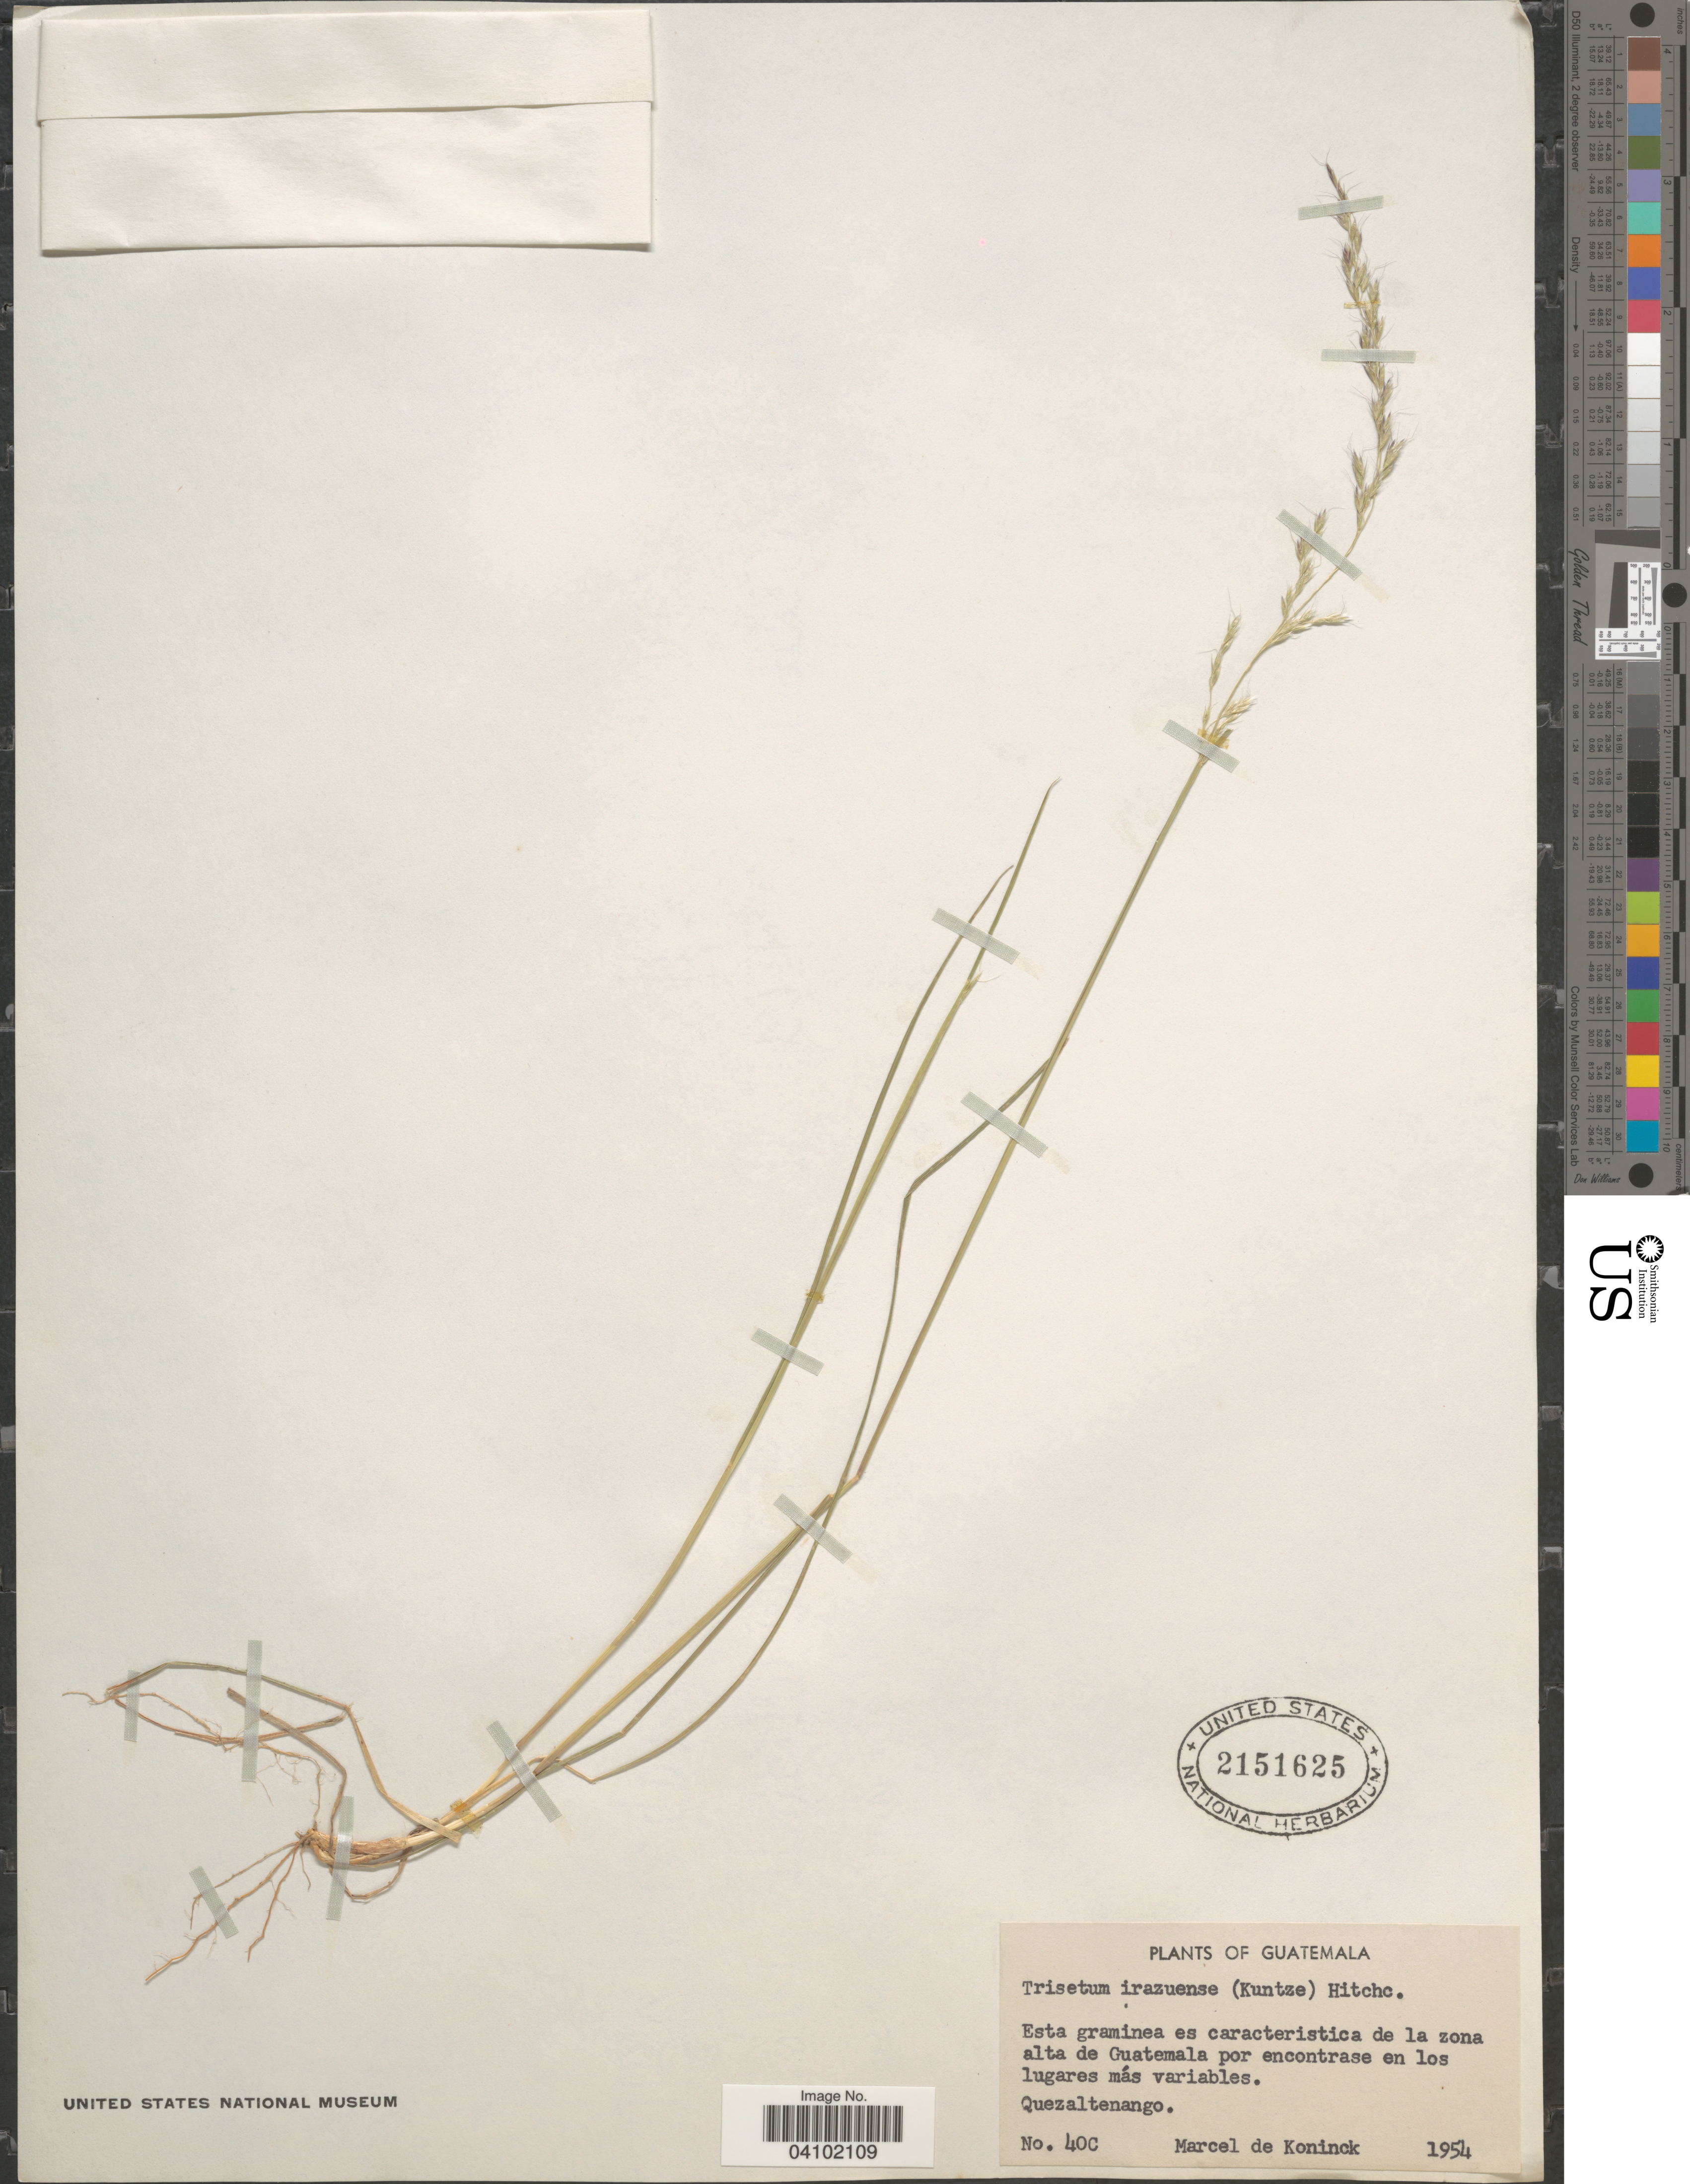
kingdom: Plantae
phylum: Tracheophyta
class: Liliopsida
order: Poales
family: Poaceae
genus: Peyritschia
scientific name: Peyritschia irazuensis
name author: (Kuntze) P.M. Peterson et al.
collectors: M. Koninck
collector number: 40C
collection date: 1954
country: Guatemala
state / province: Quetzaltenango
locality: Esta graminea es caracteristica de la zona alta de Guatemala por encontrase en los lugares más variables.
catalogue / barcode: US 2151625